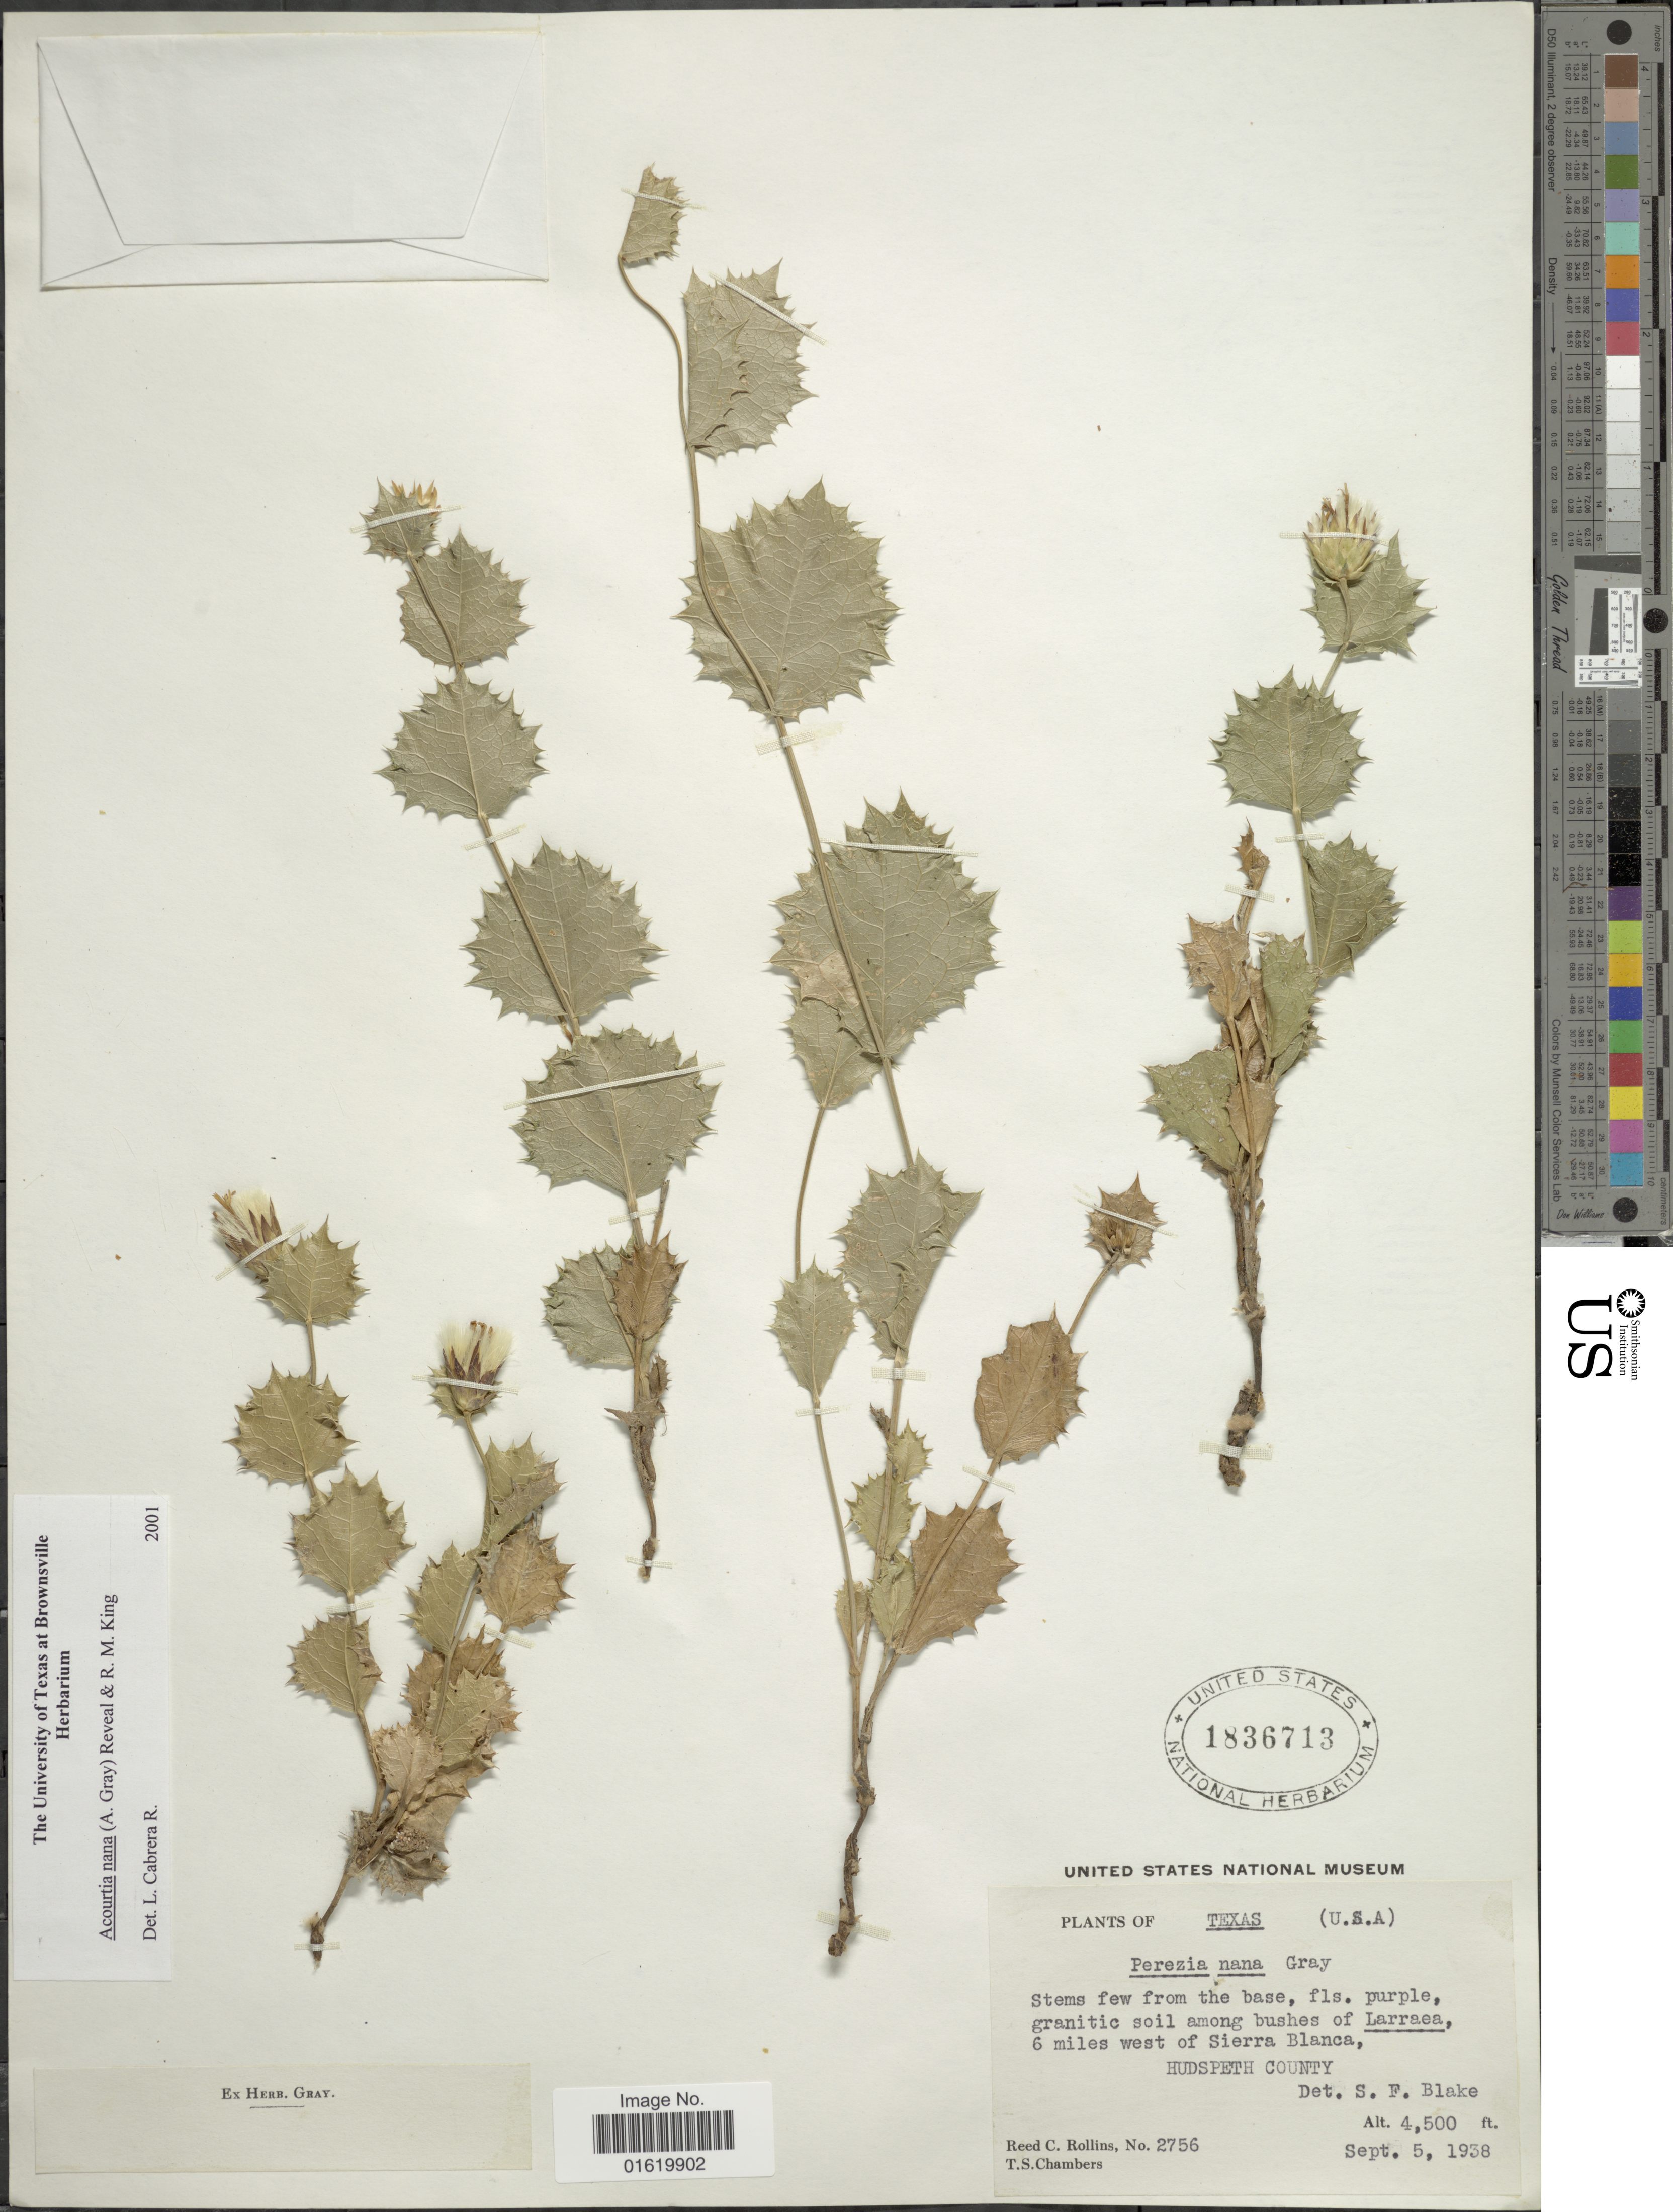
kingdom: Plantae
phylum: Tracheophyta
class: Magnoliopsida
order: Asterales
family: Asteraceae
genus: Acourtia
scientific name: Acourtia nana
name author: (A. Gray) Reveal & R.M. King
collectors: R. C. Rollins & T. Chambers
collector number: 2756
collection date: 1938-09-05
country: United States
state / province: Texas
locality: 6 miles west of Sierra Blanca, Hudspeth County.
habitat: granitic soil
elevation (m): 1372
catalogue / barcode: US 1836713